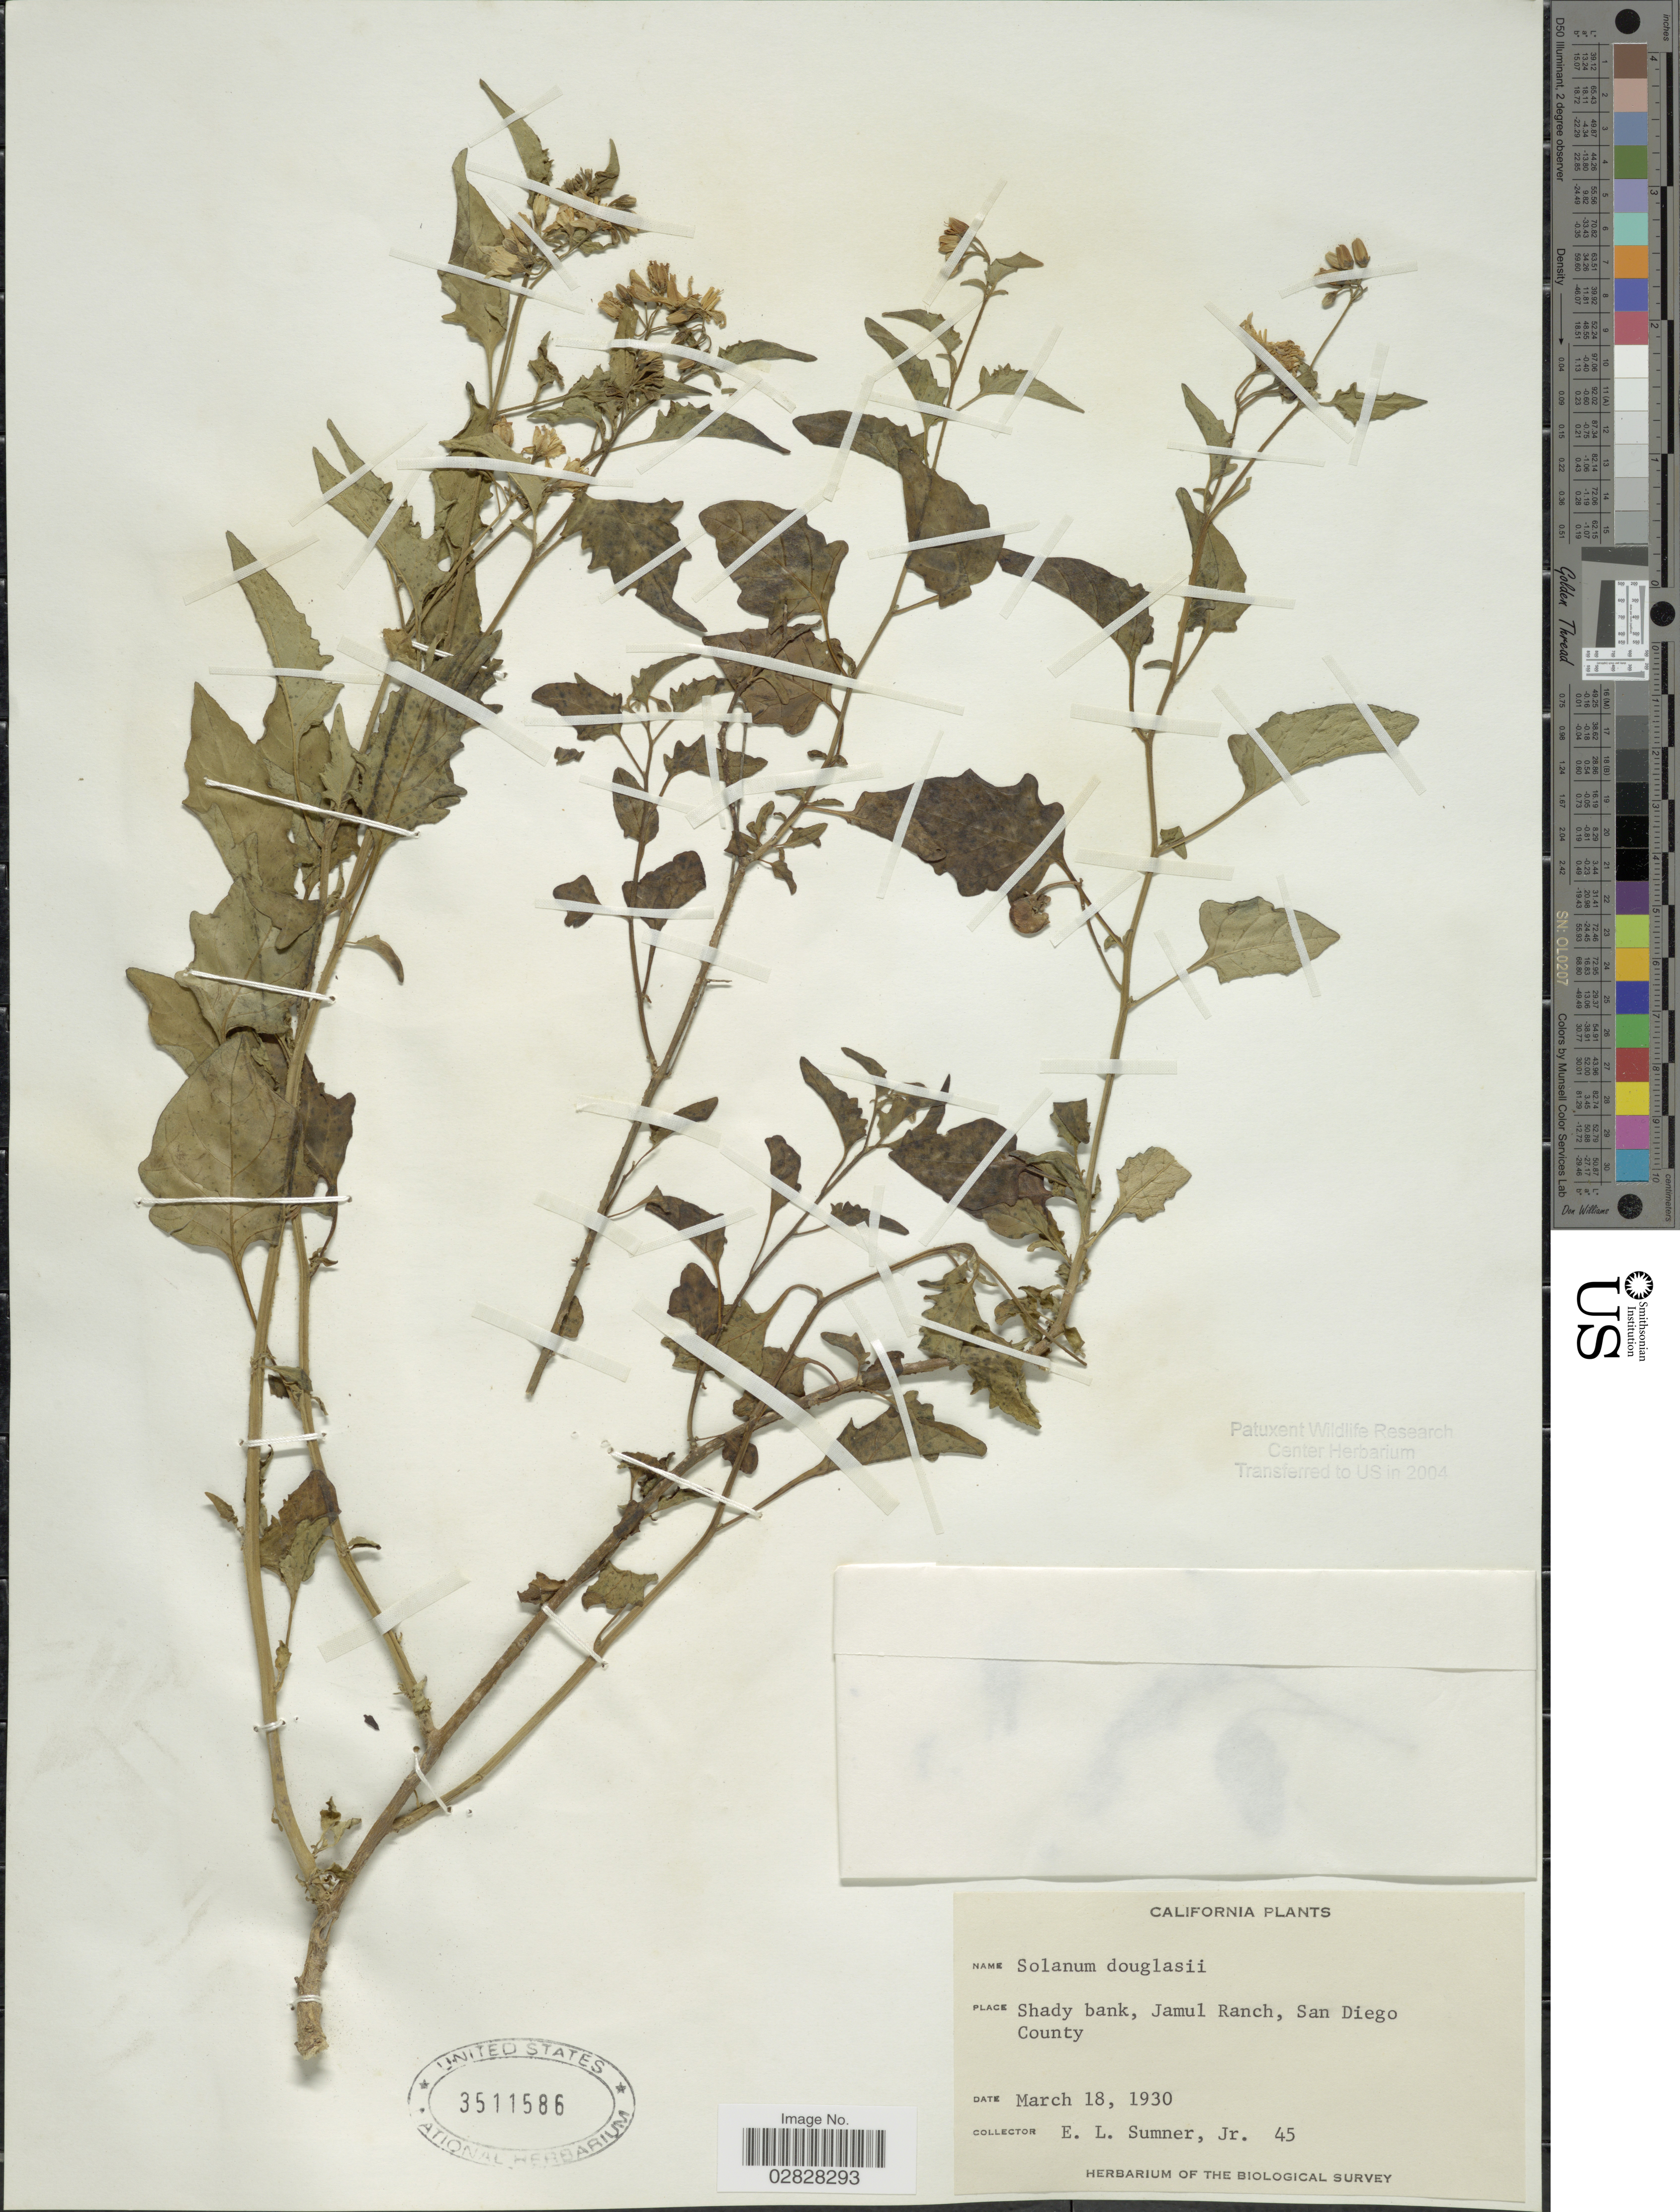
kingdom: Plantae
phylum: Tracheophyta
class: Magnoliopsida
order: Solanales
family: Solanaceae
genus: Solanum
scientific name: Solanum douglasii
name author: Dunal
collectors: E. Sumner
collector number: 45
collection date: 1930-03-18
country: United States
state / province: California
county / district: San Diego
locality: Shady bank, Jamul Ranch, San Diego County.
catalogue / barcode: US 3511586